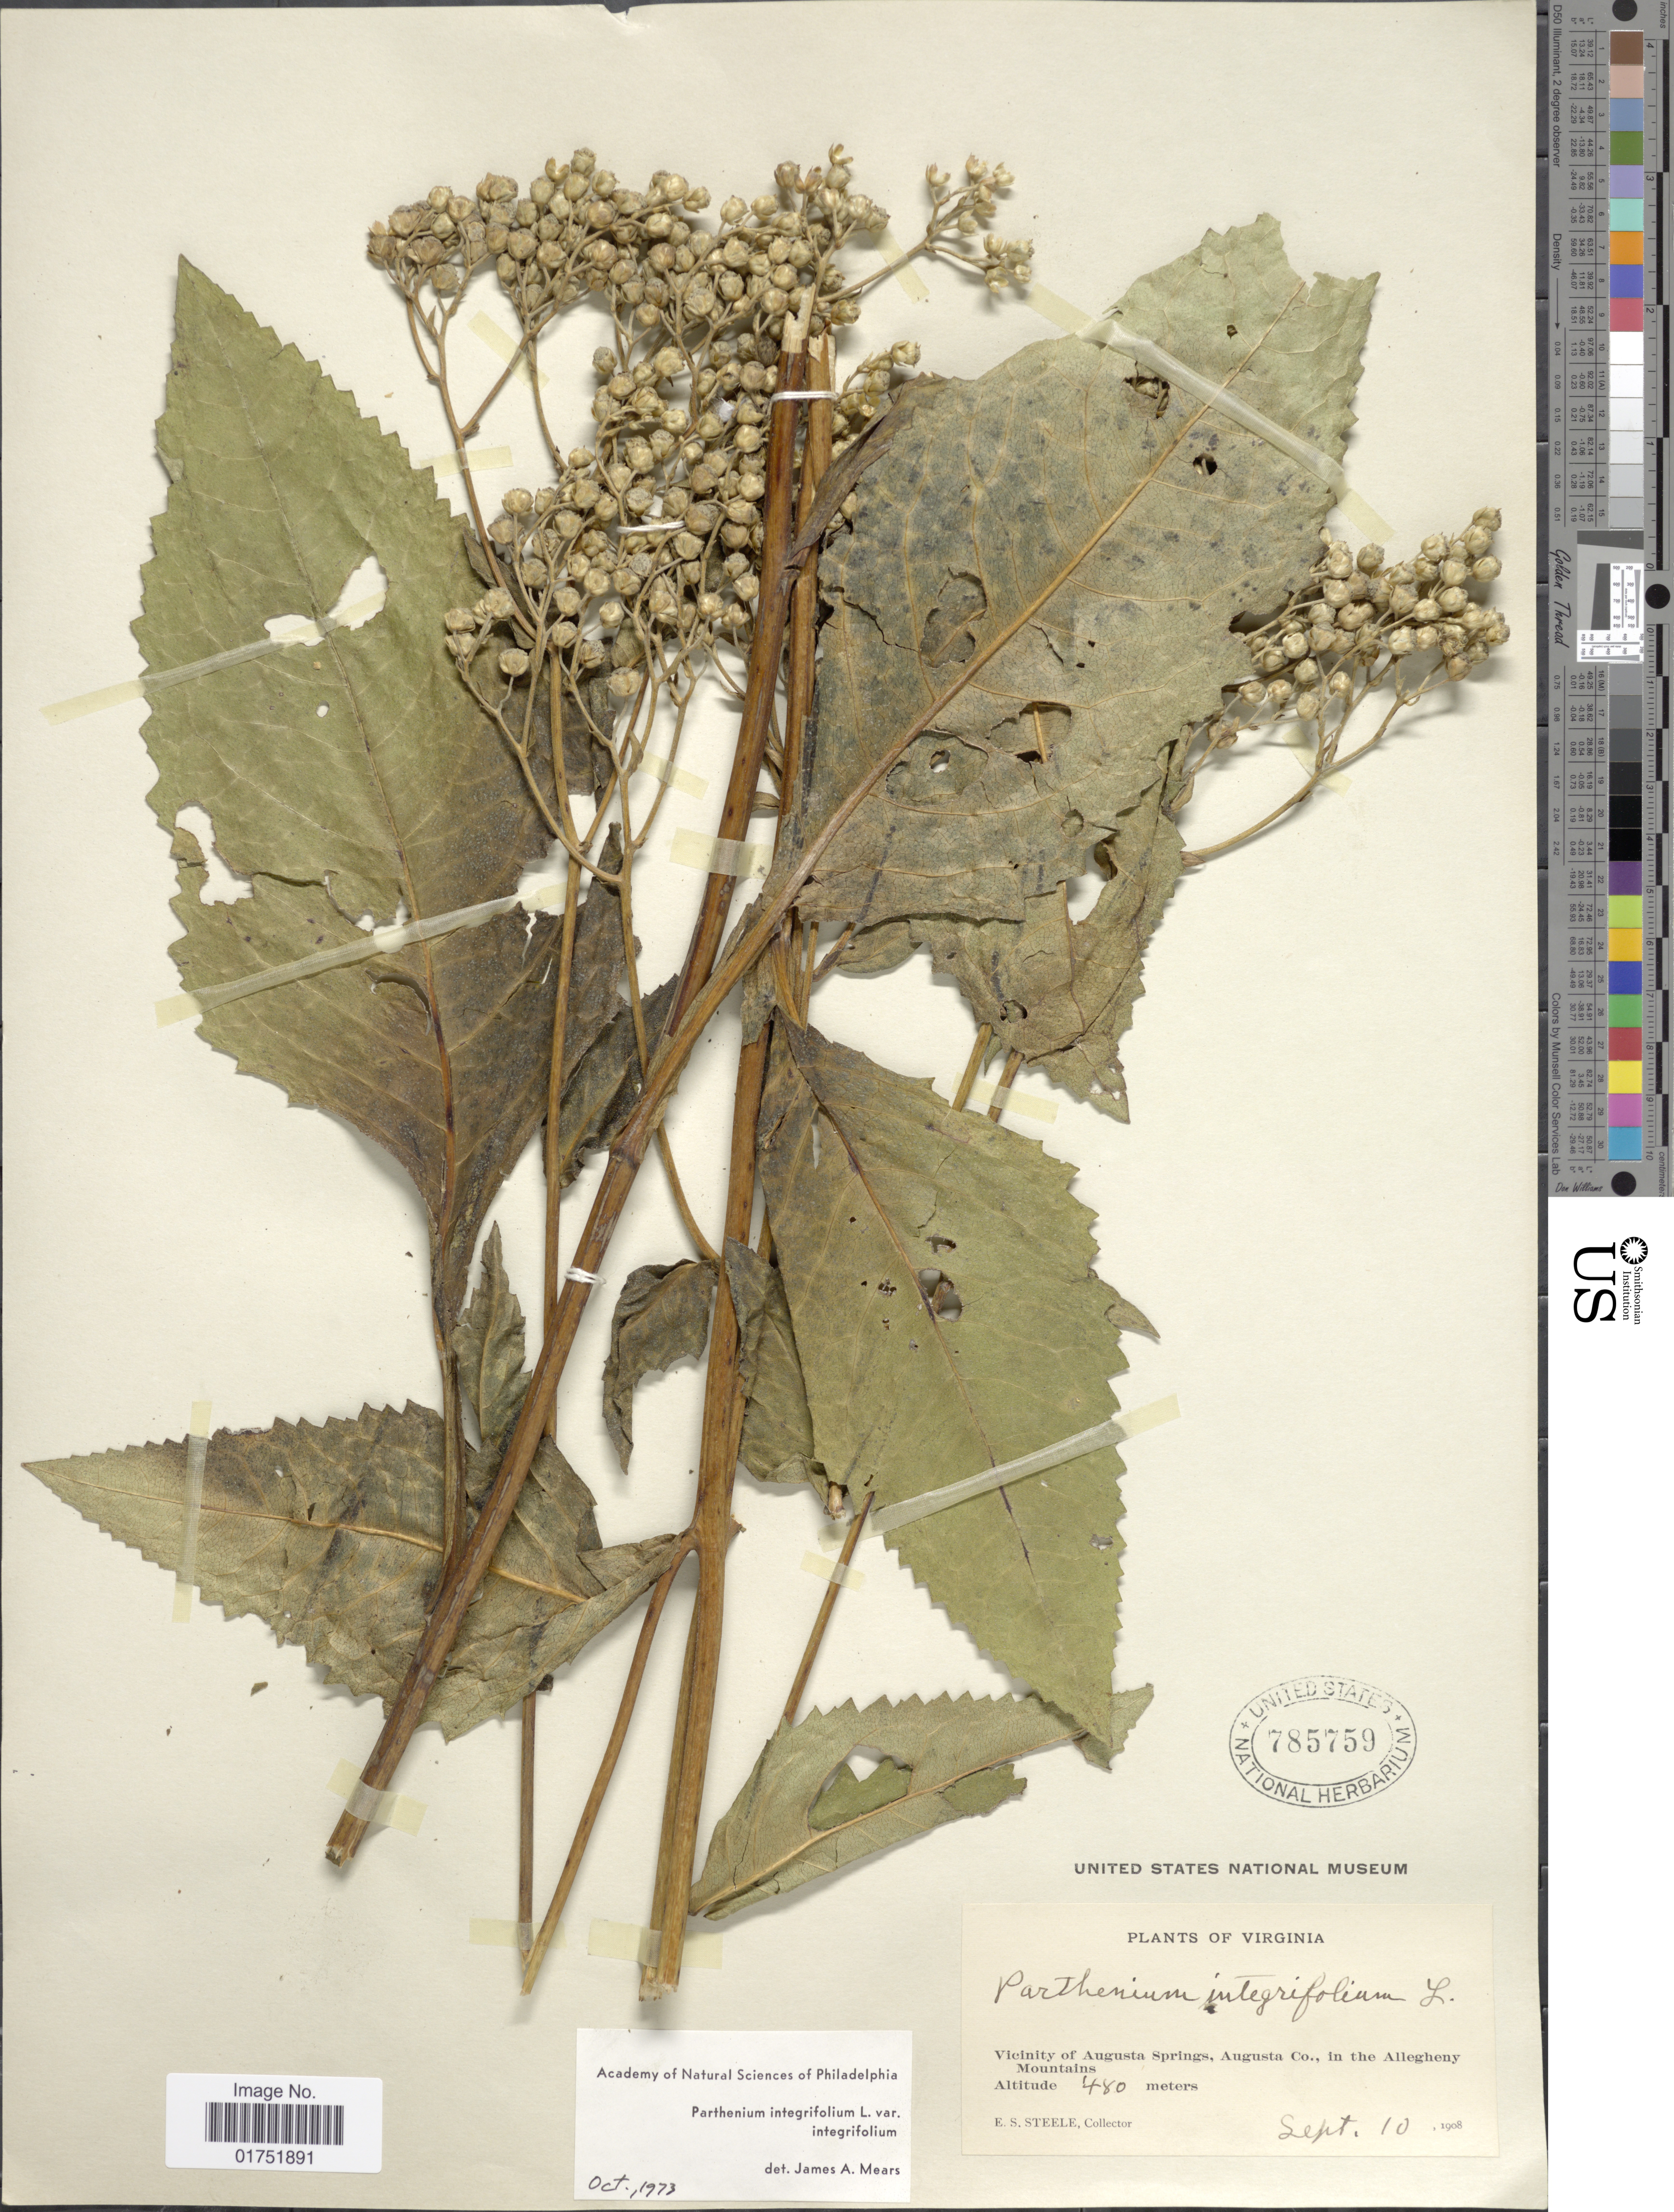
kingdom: Plantae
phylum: Tracheophyta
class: Magnoliopsida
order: Asterales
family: Asteraceae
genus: Parthenium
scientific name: Parthenium integrifolium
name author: L.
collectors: E. Steele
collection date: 1908-09-10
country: United States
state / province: Virginia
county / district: Augusta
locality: Vicinity of Augusta Springs, Augusta Co., in the Allegheny Mountains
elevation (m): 480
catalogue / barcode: US 785759